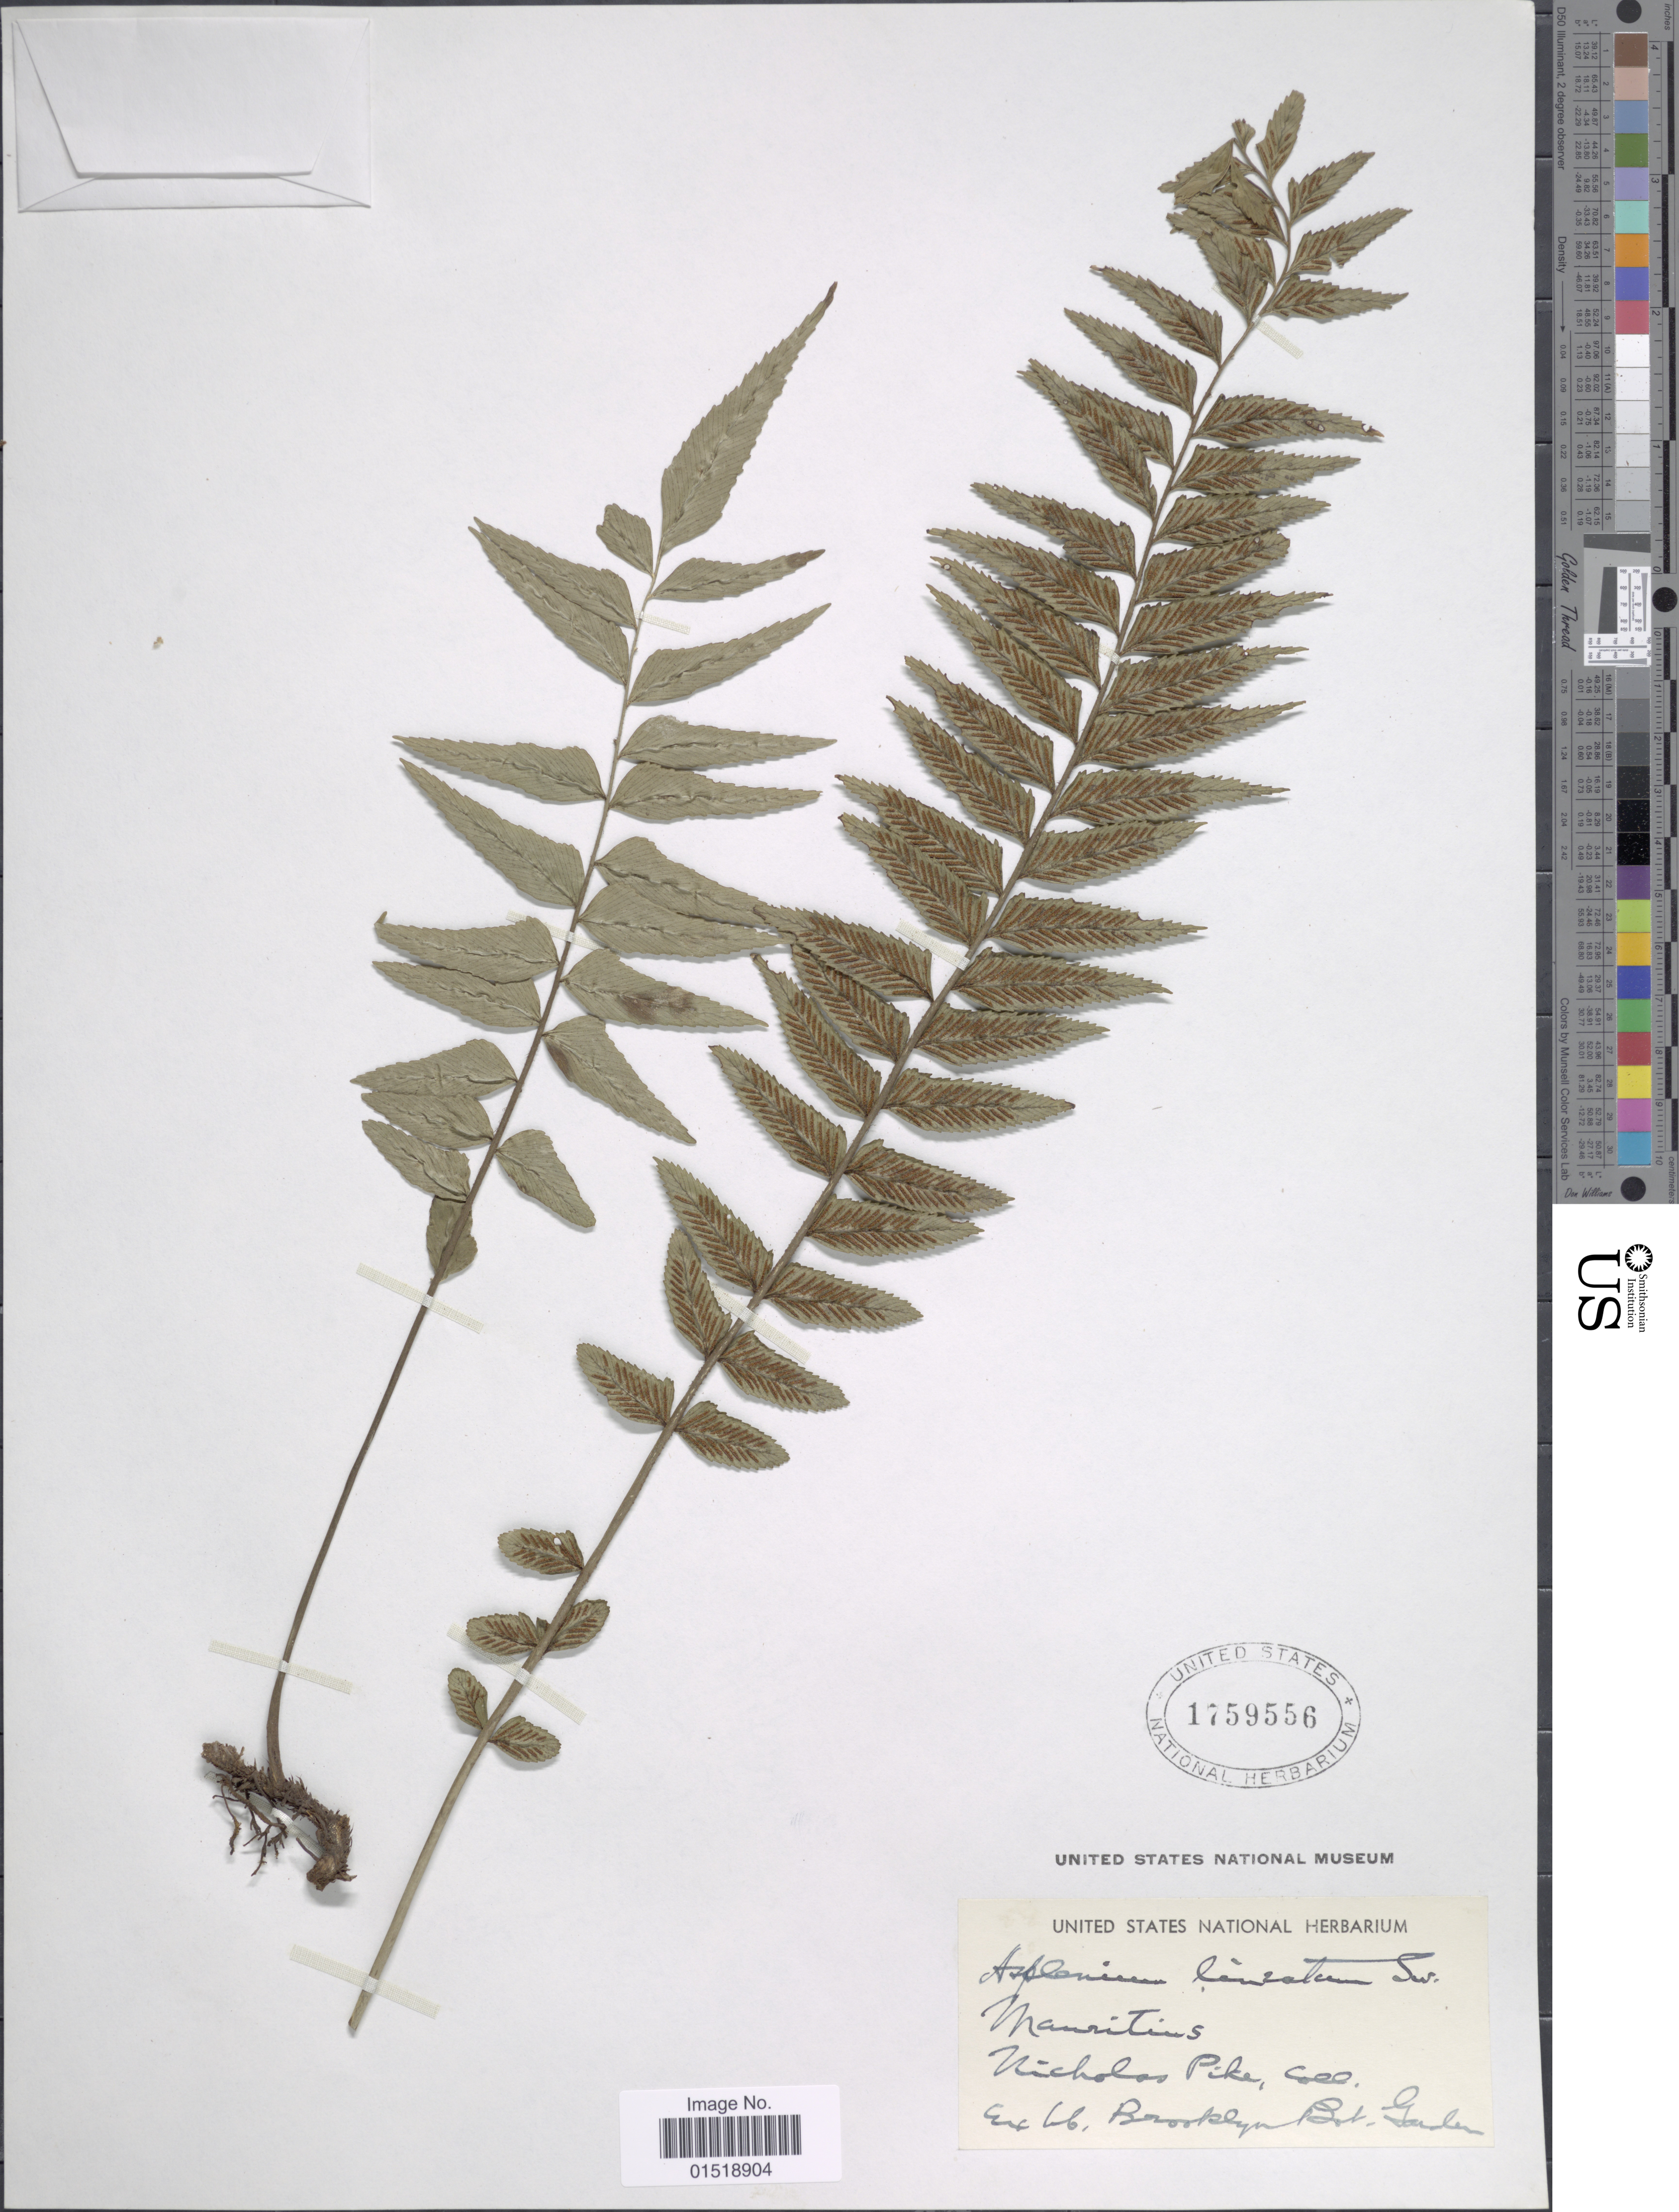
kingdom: Plantae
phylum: Tracheophyta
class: Polypodiopsida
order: Polypodiales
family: Aspleniaceae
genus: Asplenium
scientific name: Asplenium daucifolium var. lineatum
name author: (Sw.) C.V. Morton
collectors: N. Pike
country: Mauritius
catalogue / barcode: US 1759556